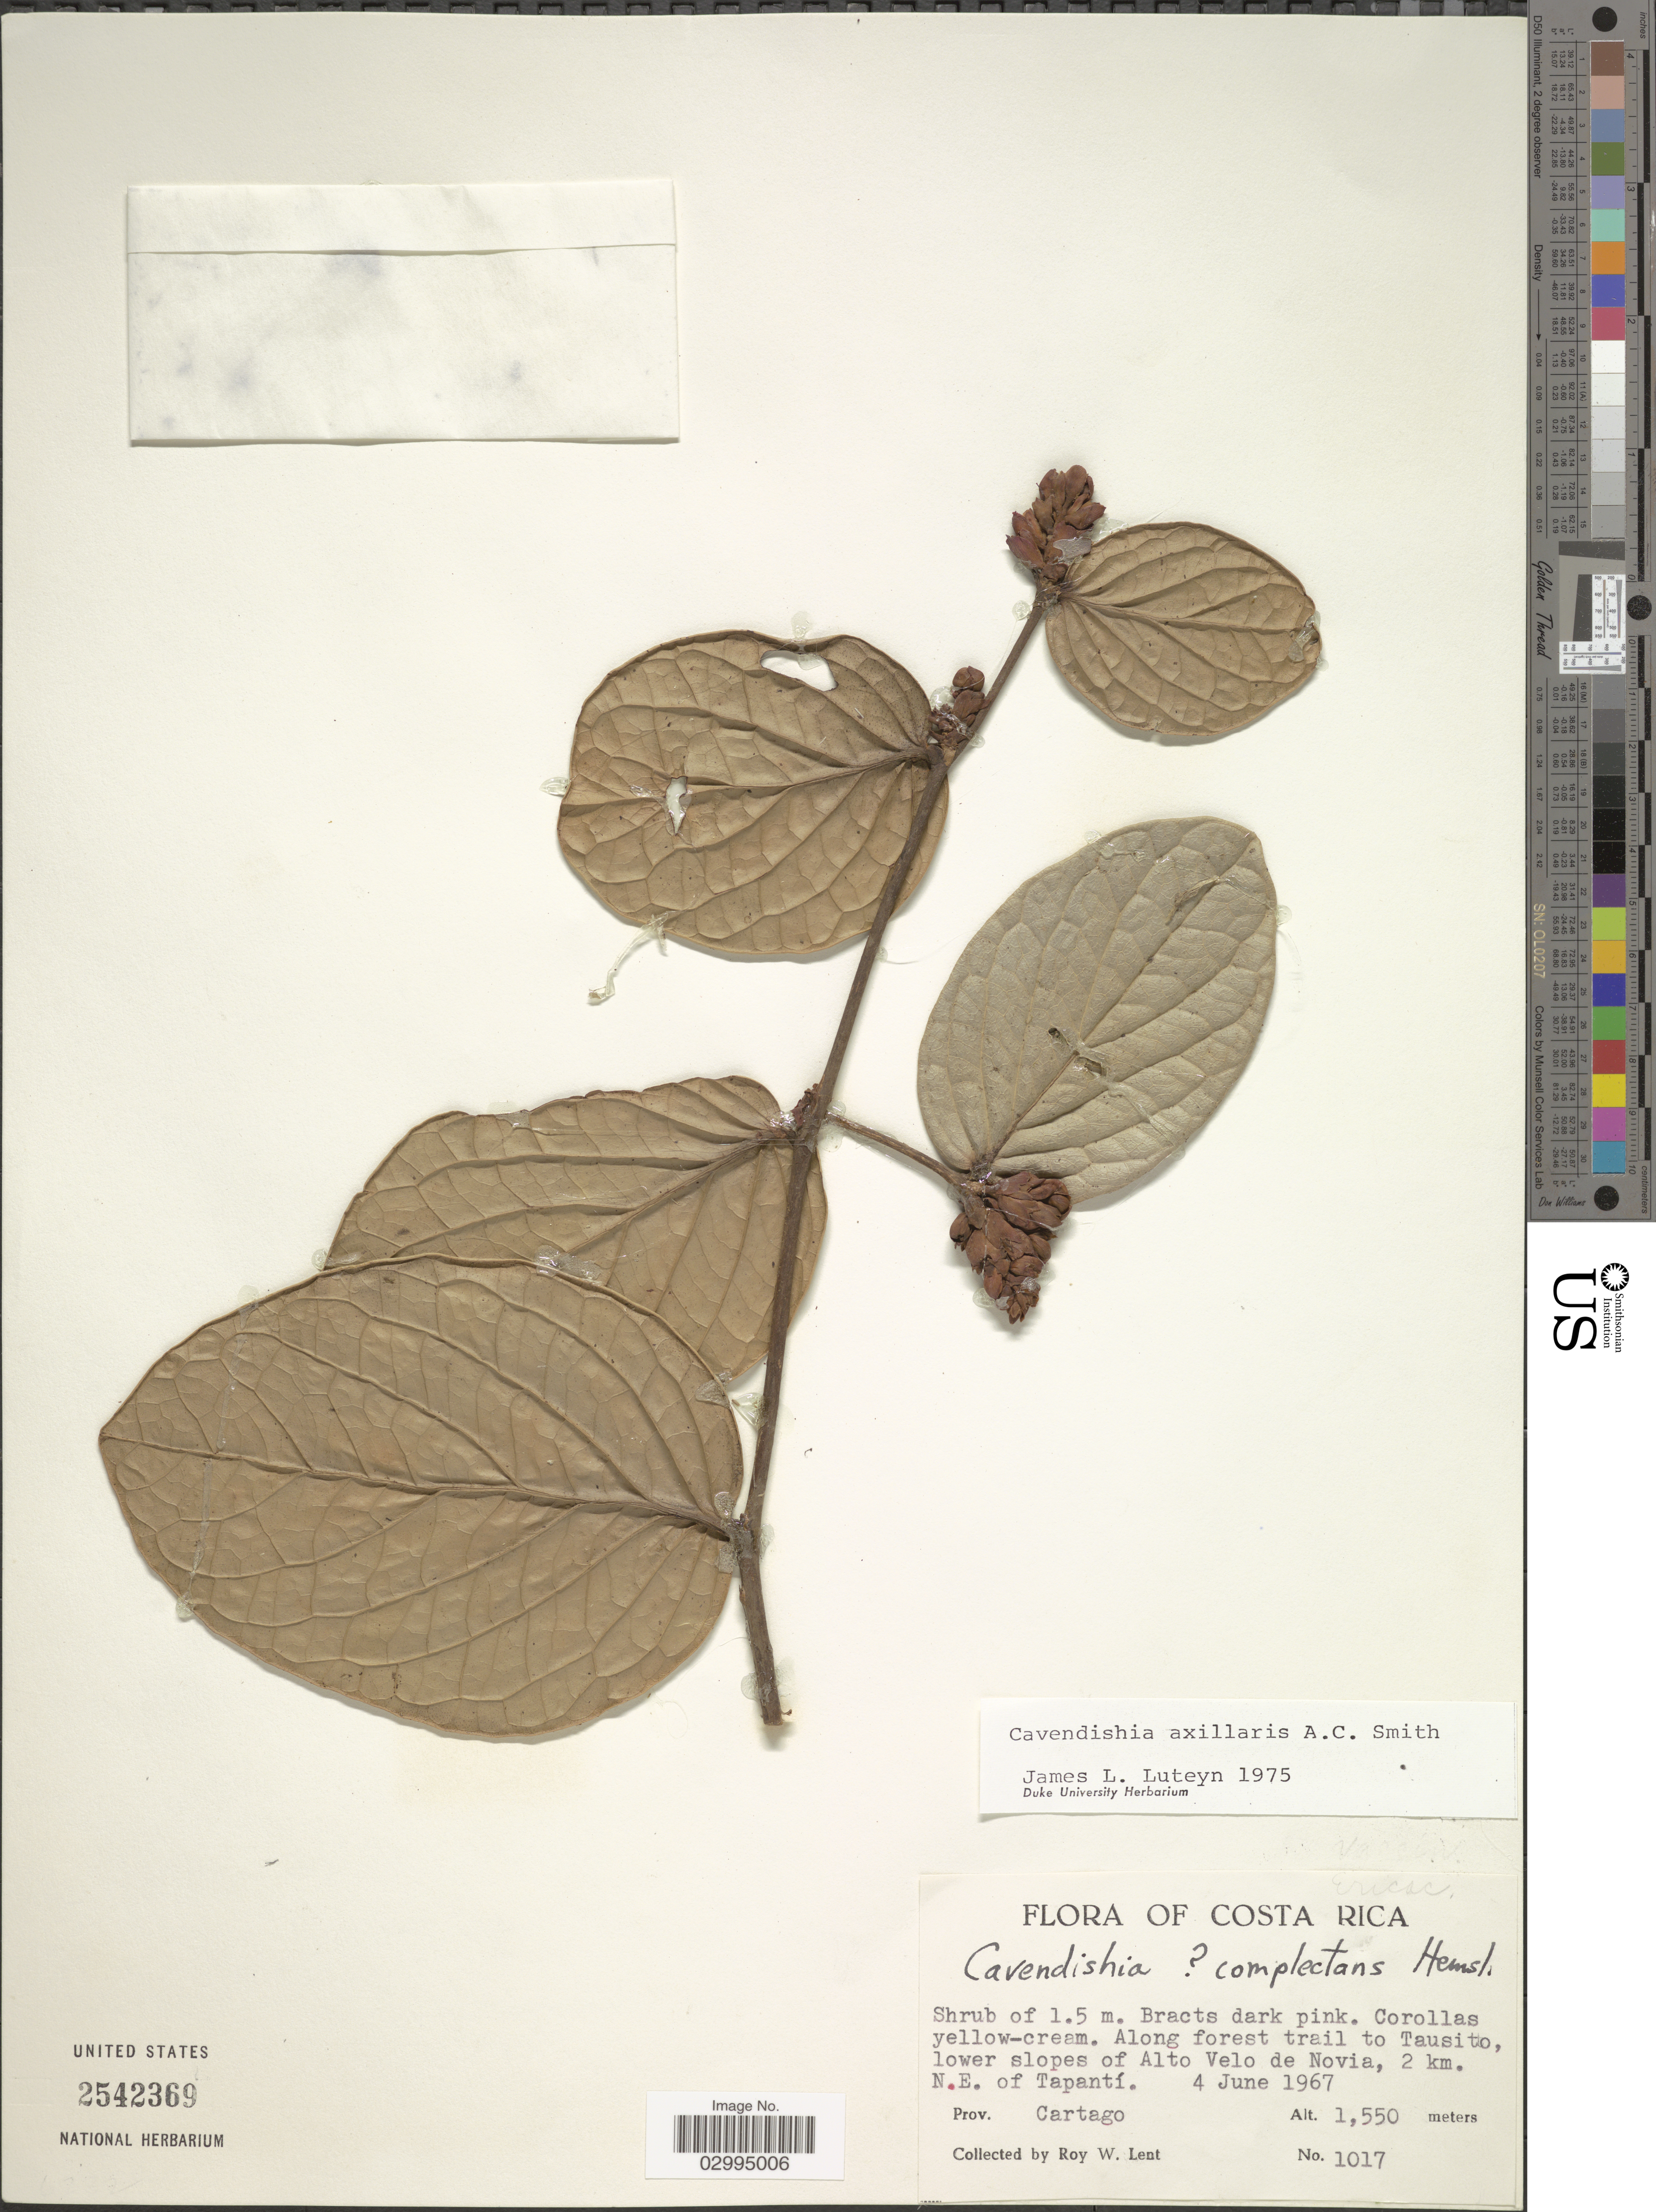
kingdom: Plantae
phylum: Tracheophyta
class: Magnoliopsida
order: Ericales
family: Ericaceae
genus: Cavendishia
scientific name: Cavendishia axillaris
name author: A.C. Sm.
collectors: R. W. Lent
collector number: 1017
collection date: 1967-06-04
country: Costa Rica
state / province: Cartago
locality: Along forest trail to Tausito, lower slopes of Alto Velo de Novia, 2 km. N.E. of Tapantí.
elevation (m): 1550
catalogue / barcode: US 2542369